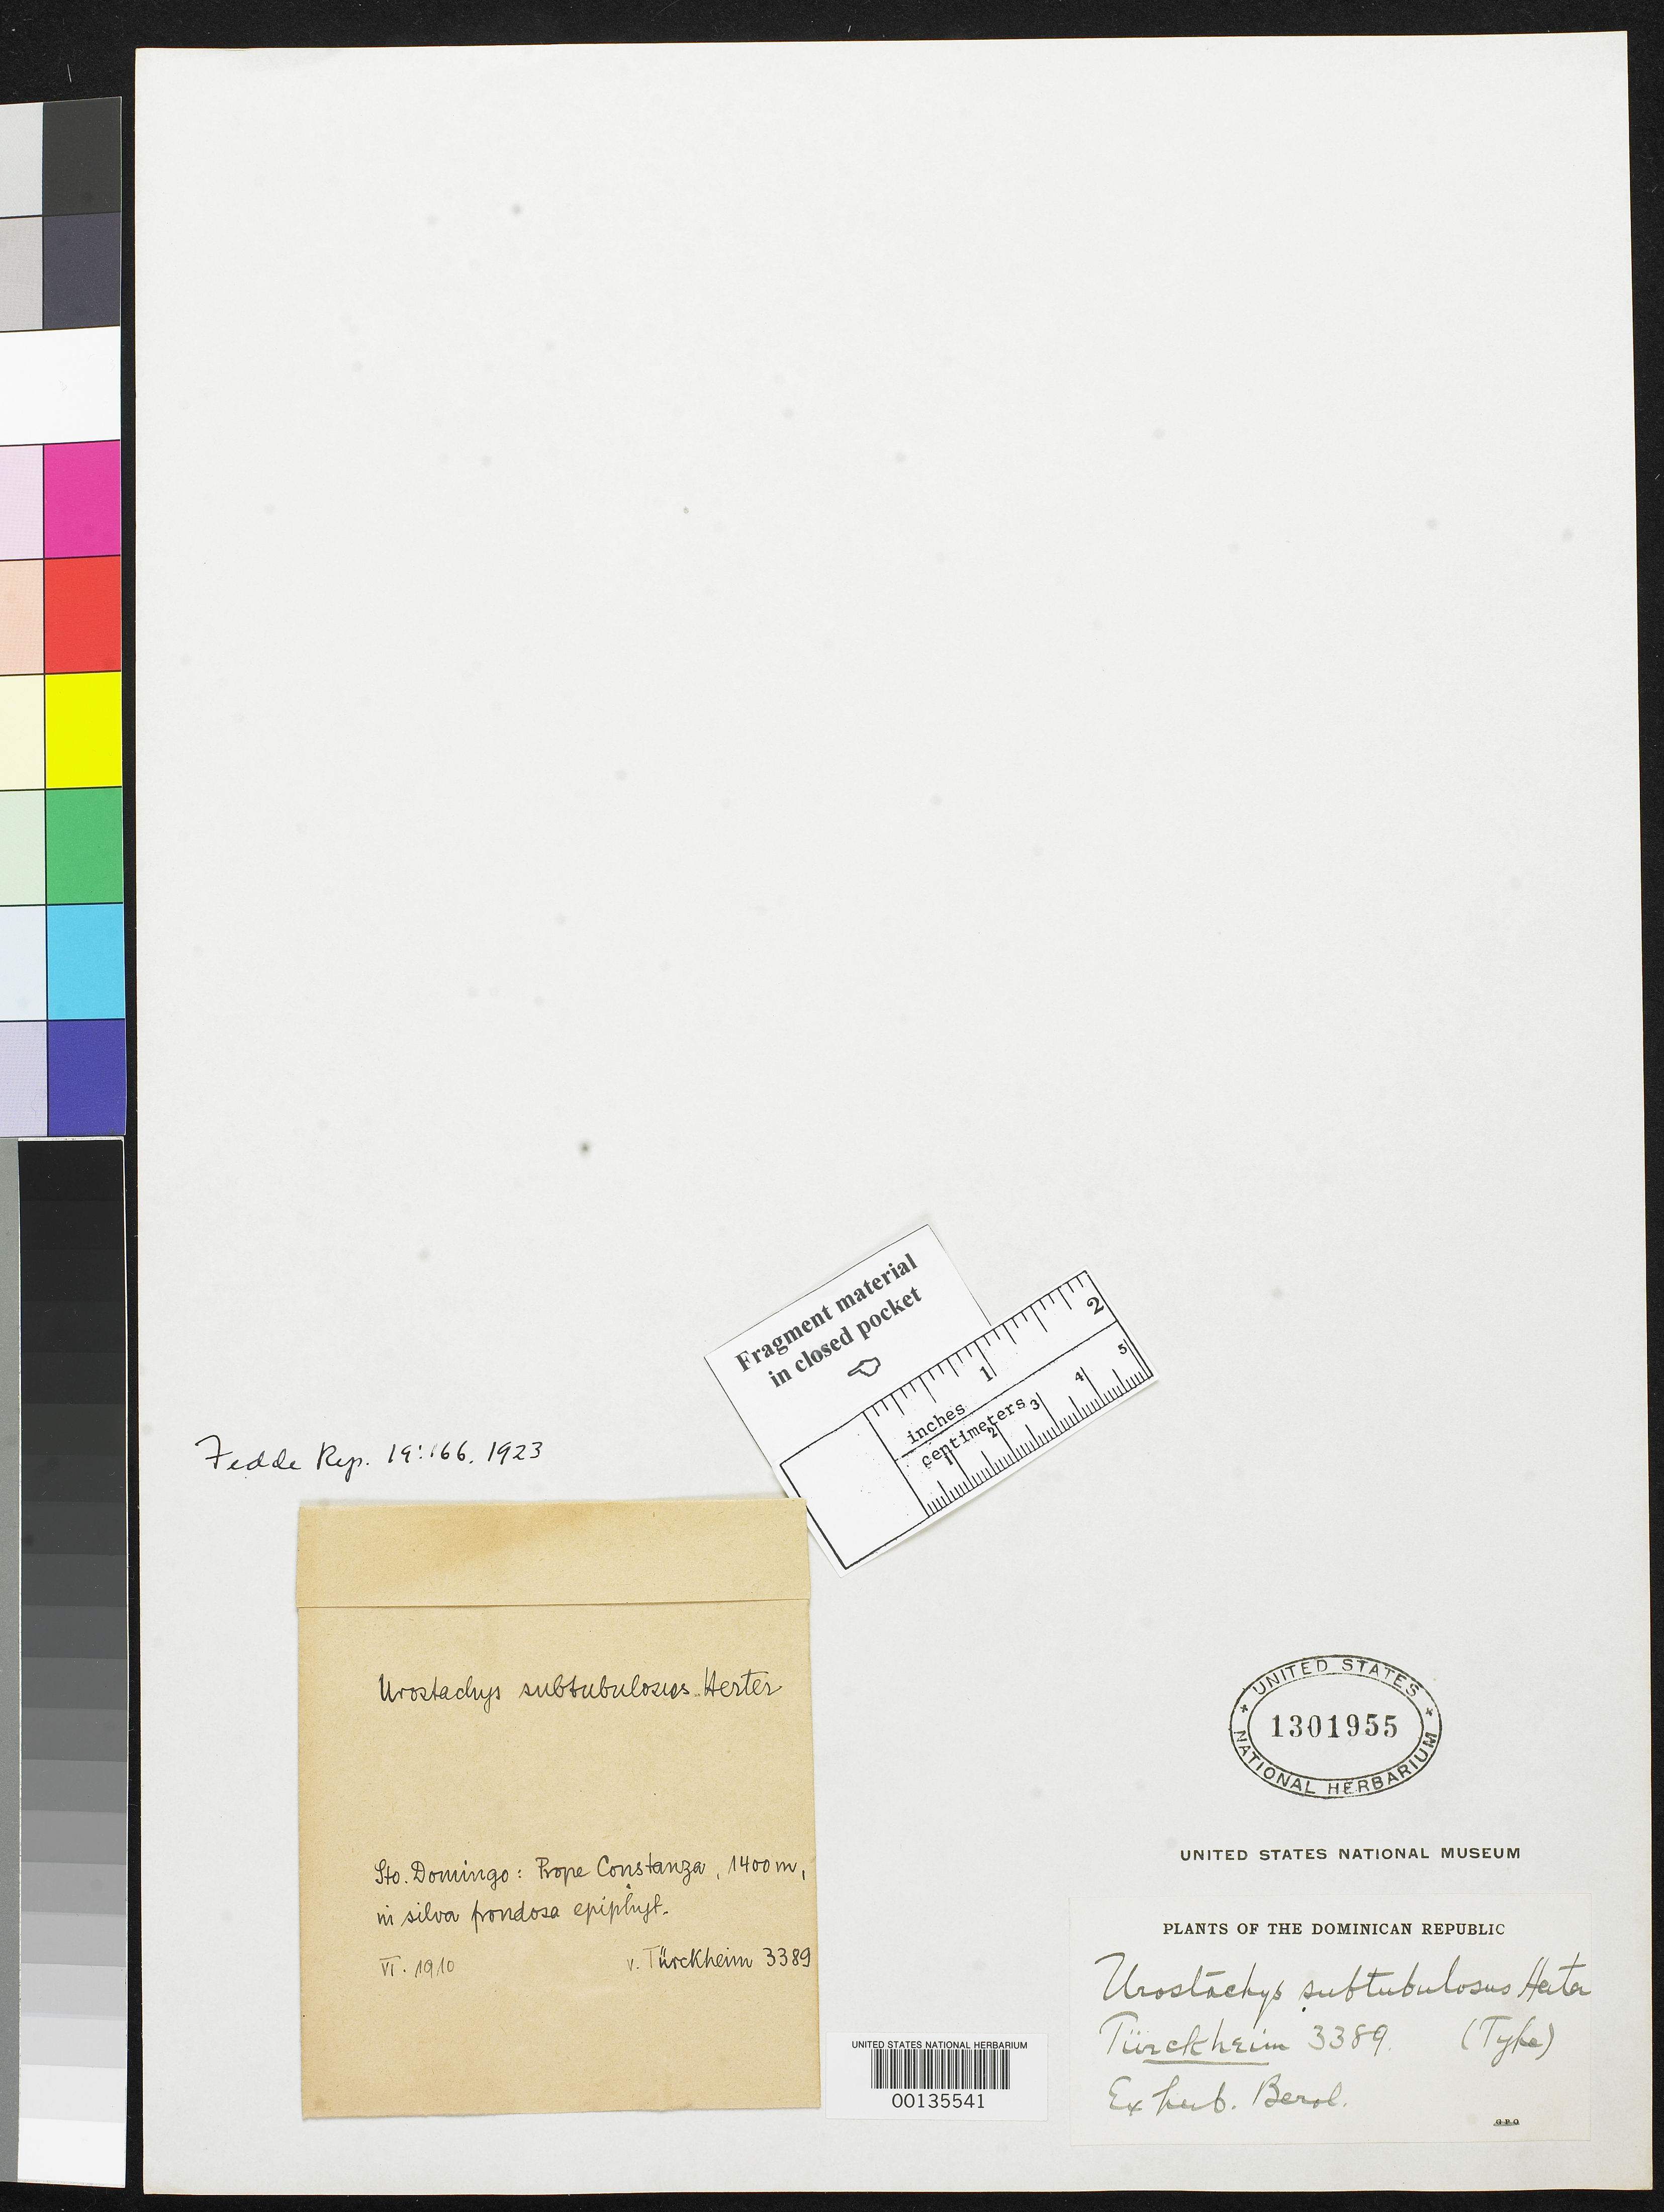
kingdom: Plantae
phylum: Tracheophyta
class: Lycopodiopsida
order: Lycopodiales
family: Lycopodiaceae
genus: Urostachys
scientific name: Urostachys subtubulosus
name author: Herter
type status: Isotype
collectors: H. von Türckheim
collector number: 3389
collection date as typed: Jun 1910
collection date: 1910-06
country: Dominican Republic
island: Hispaniola Island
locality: Prope Costanza [Near Costanza].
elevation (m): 1400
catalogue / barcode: US 1301955